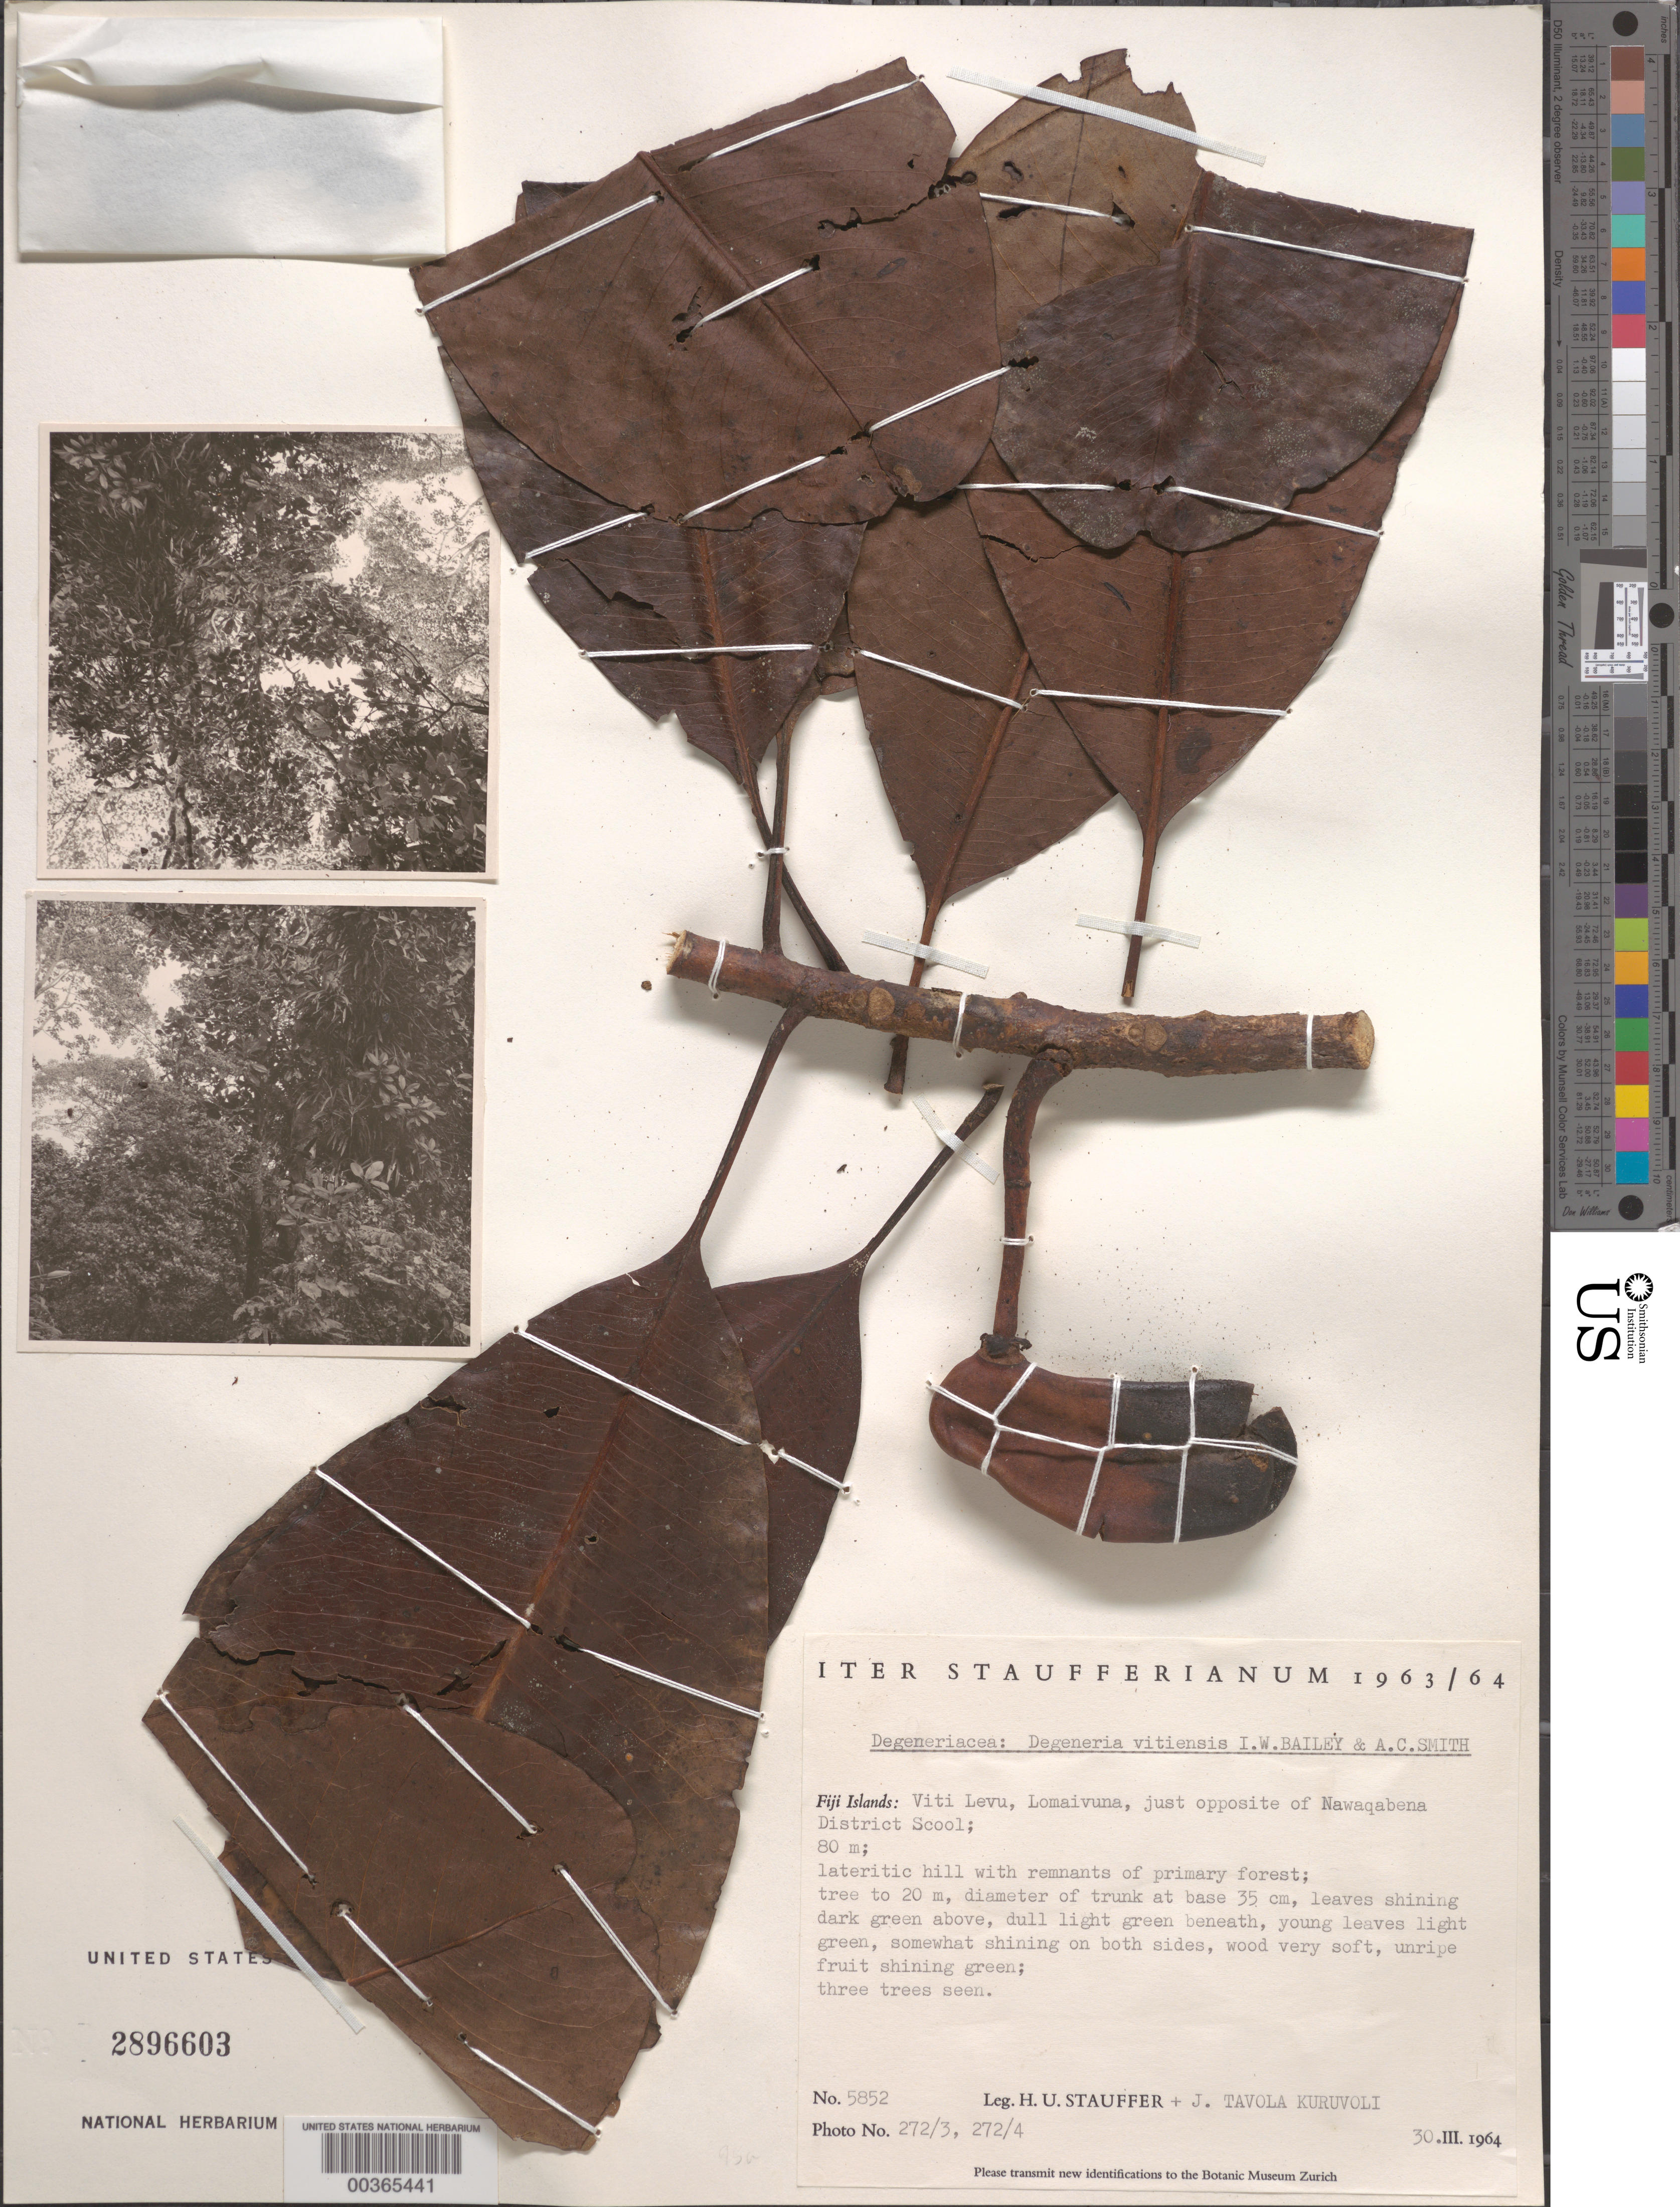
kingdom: Plantae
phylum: Tracheophyta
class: Magnoliopsida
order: Magnoliales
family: Degeneriaceae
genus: Degeneria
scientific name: Degeneria vitiensis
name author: L.W. Bailey & A.C. Sm.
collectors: H. U. Stauffer & J. Kuruvoli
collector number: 5852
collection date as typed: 30 Mar 1964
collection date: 1964-03-30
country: Fiji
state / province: Central Division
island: Viti Levu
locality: Lomaivuna, opposite nawaqabena district school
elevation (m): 80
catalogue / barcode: US 2896603